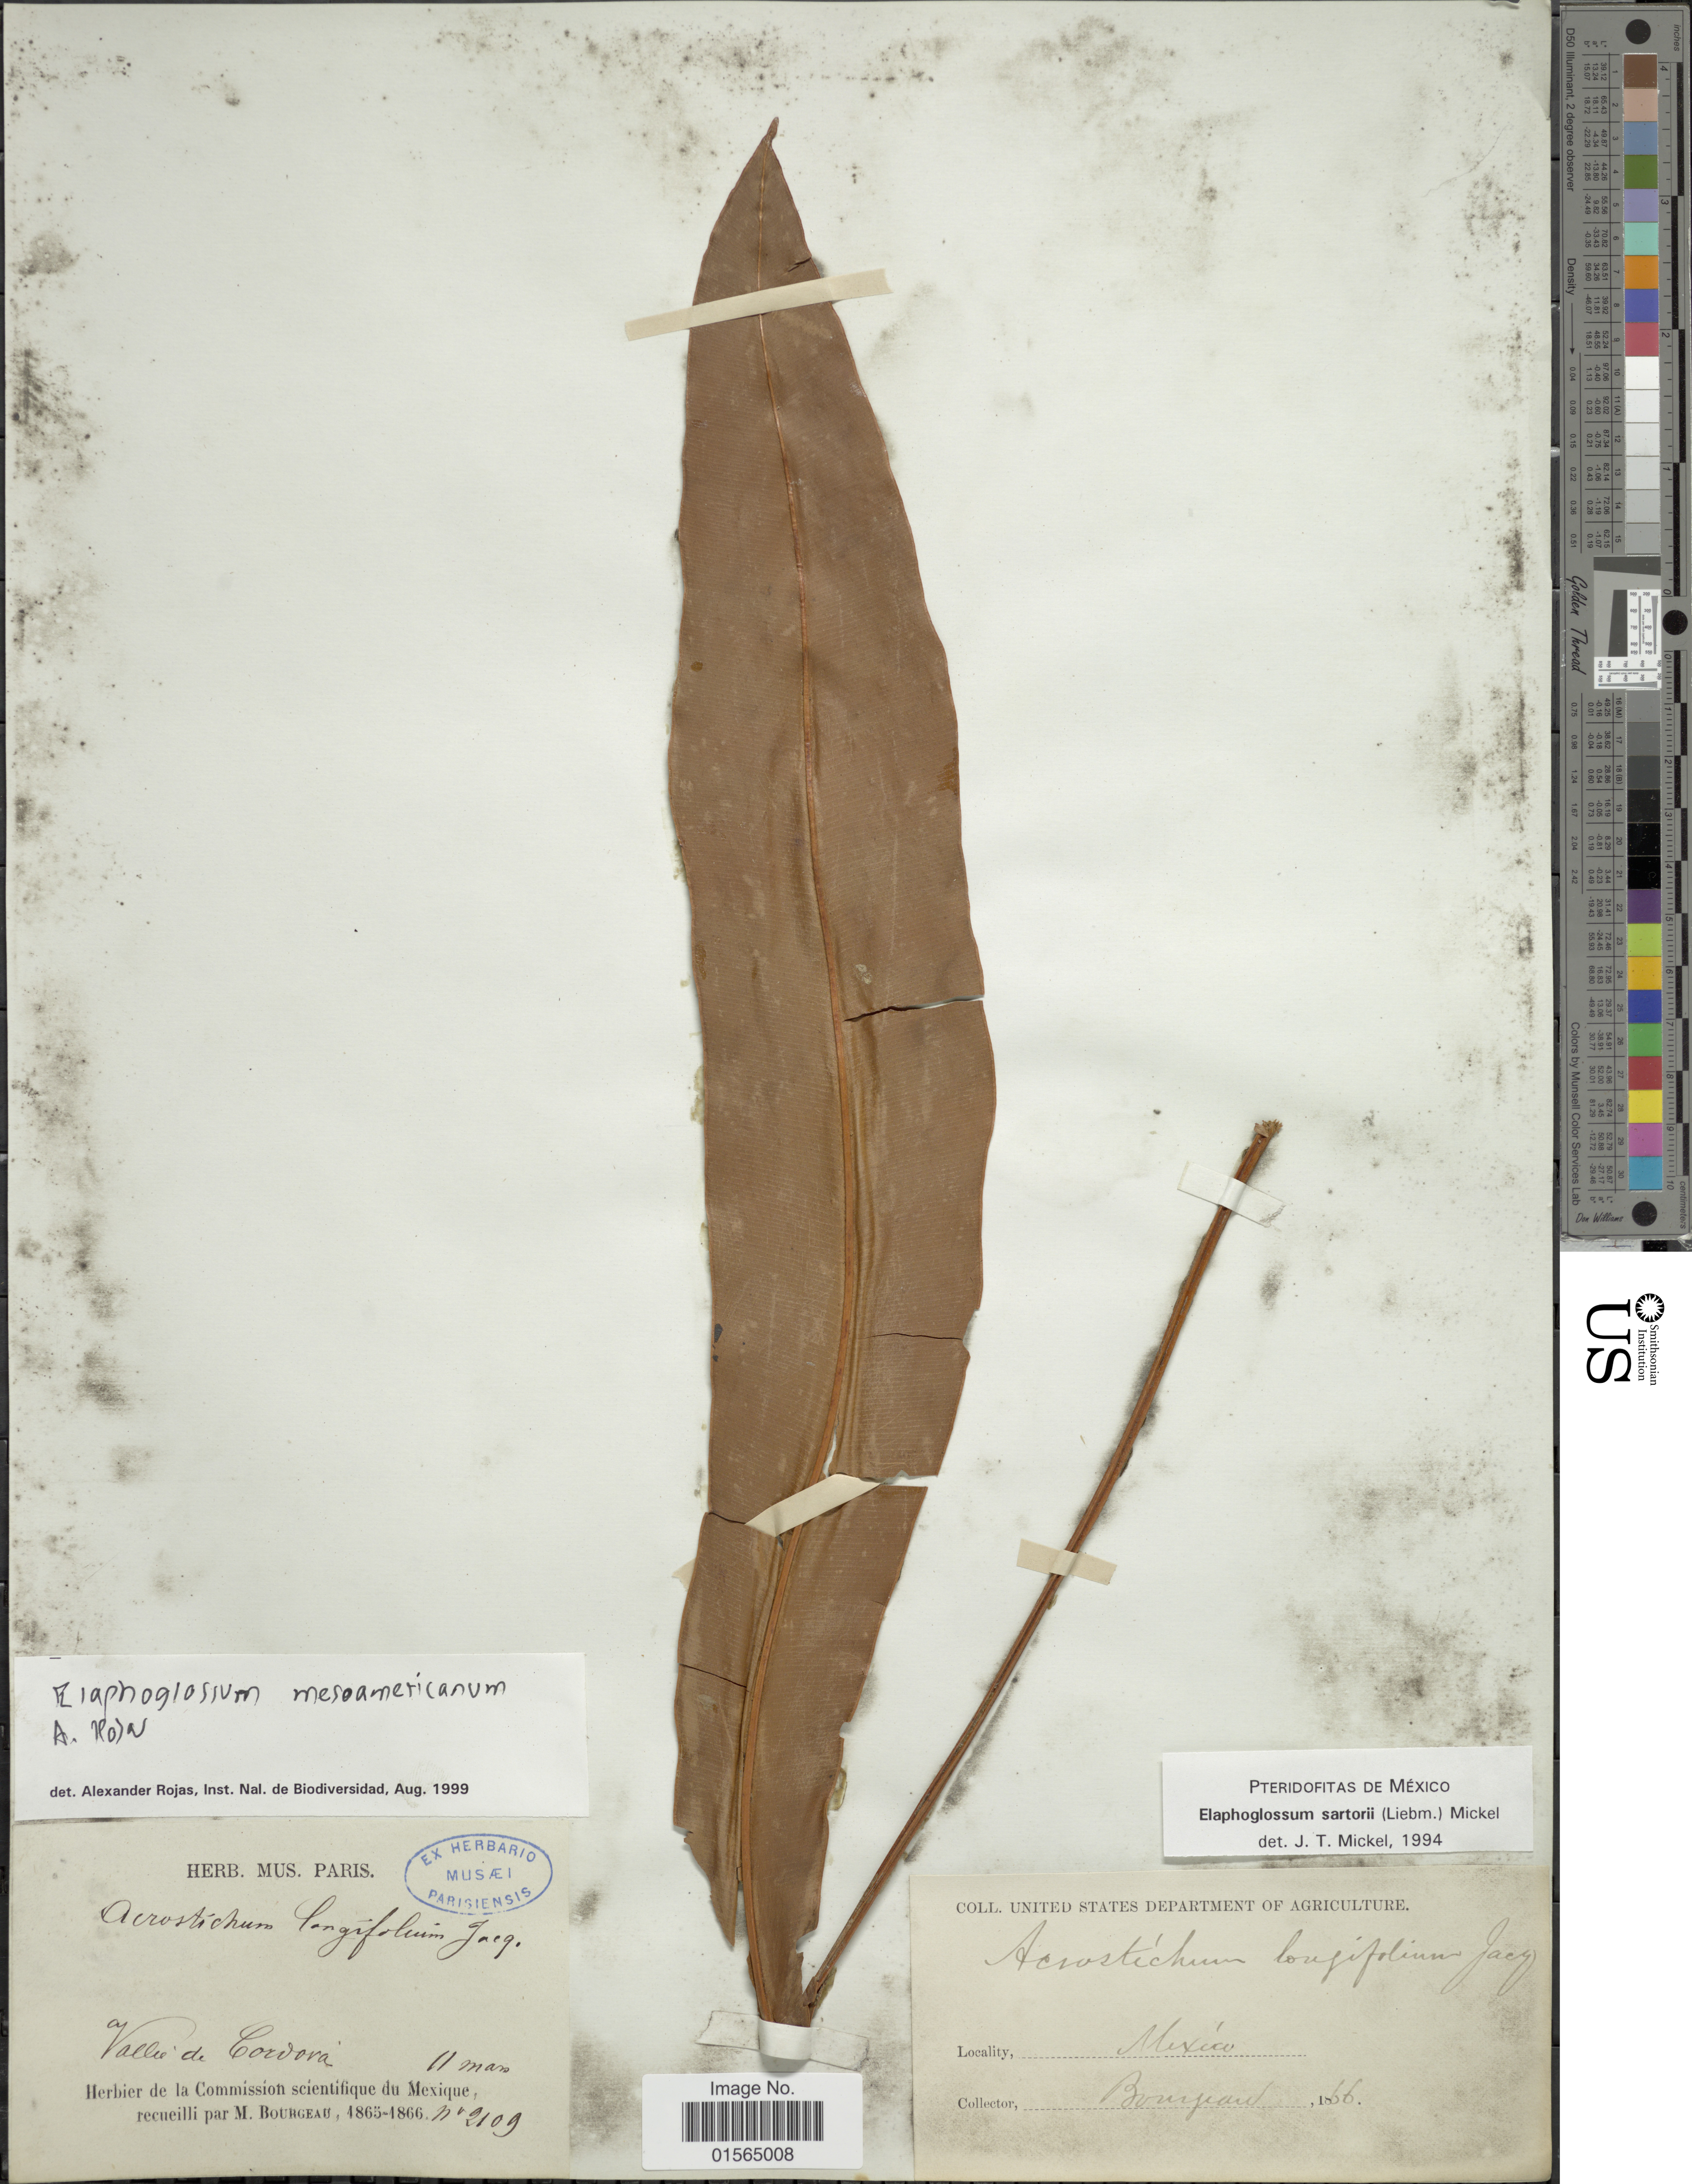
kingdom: Plantae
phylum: Tracheophyta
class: Polypodiopsida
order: Polypodiales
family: Dryopteridaceae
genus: Elaphoglossum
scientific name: Elaphoglossum sartorii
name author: (Liebm.) Mickel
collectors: M. Bourgeau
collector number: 2109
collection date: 1866-03-11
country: Mexico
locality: Valle de Corvova